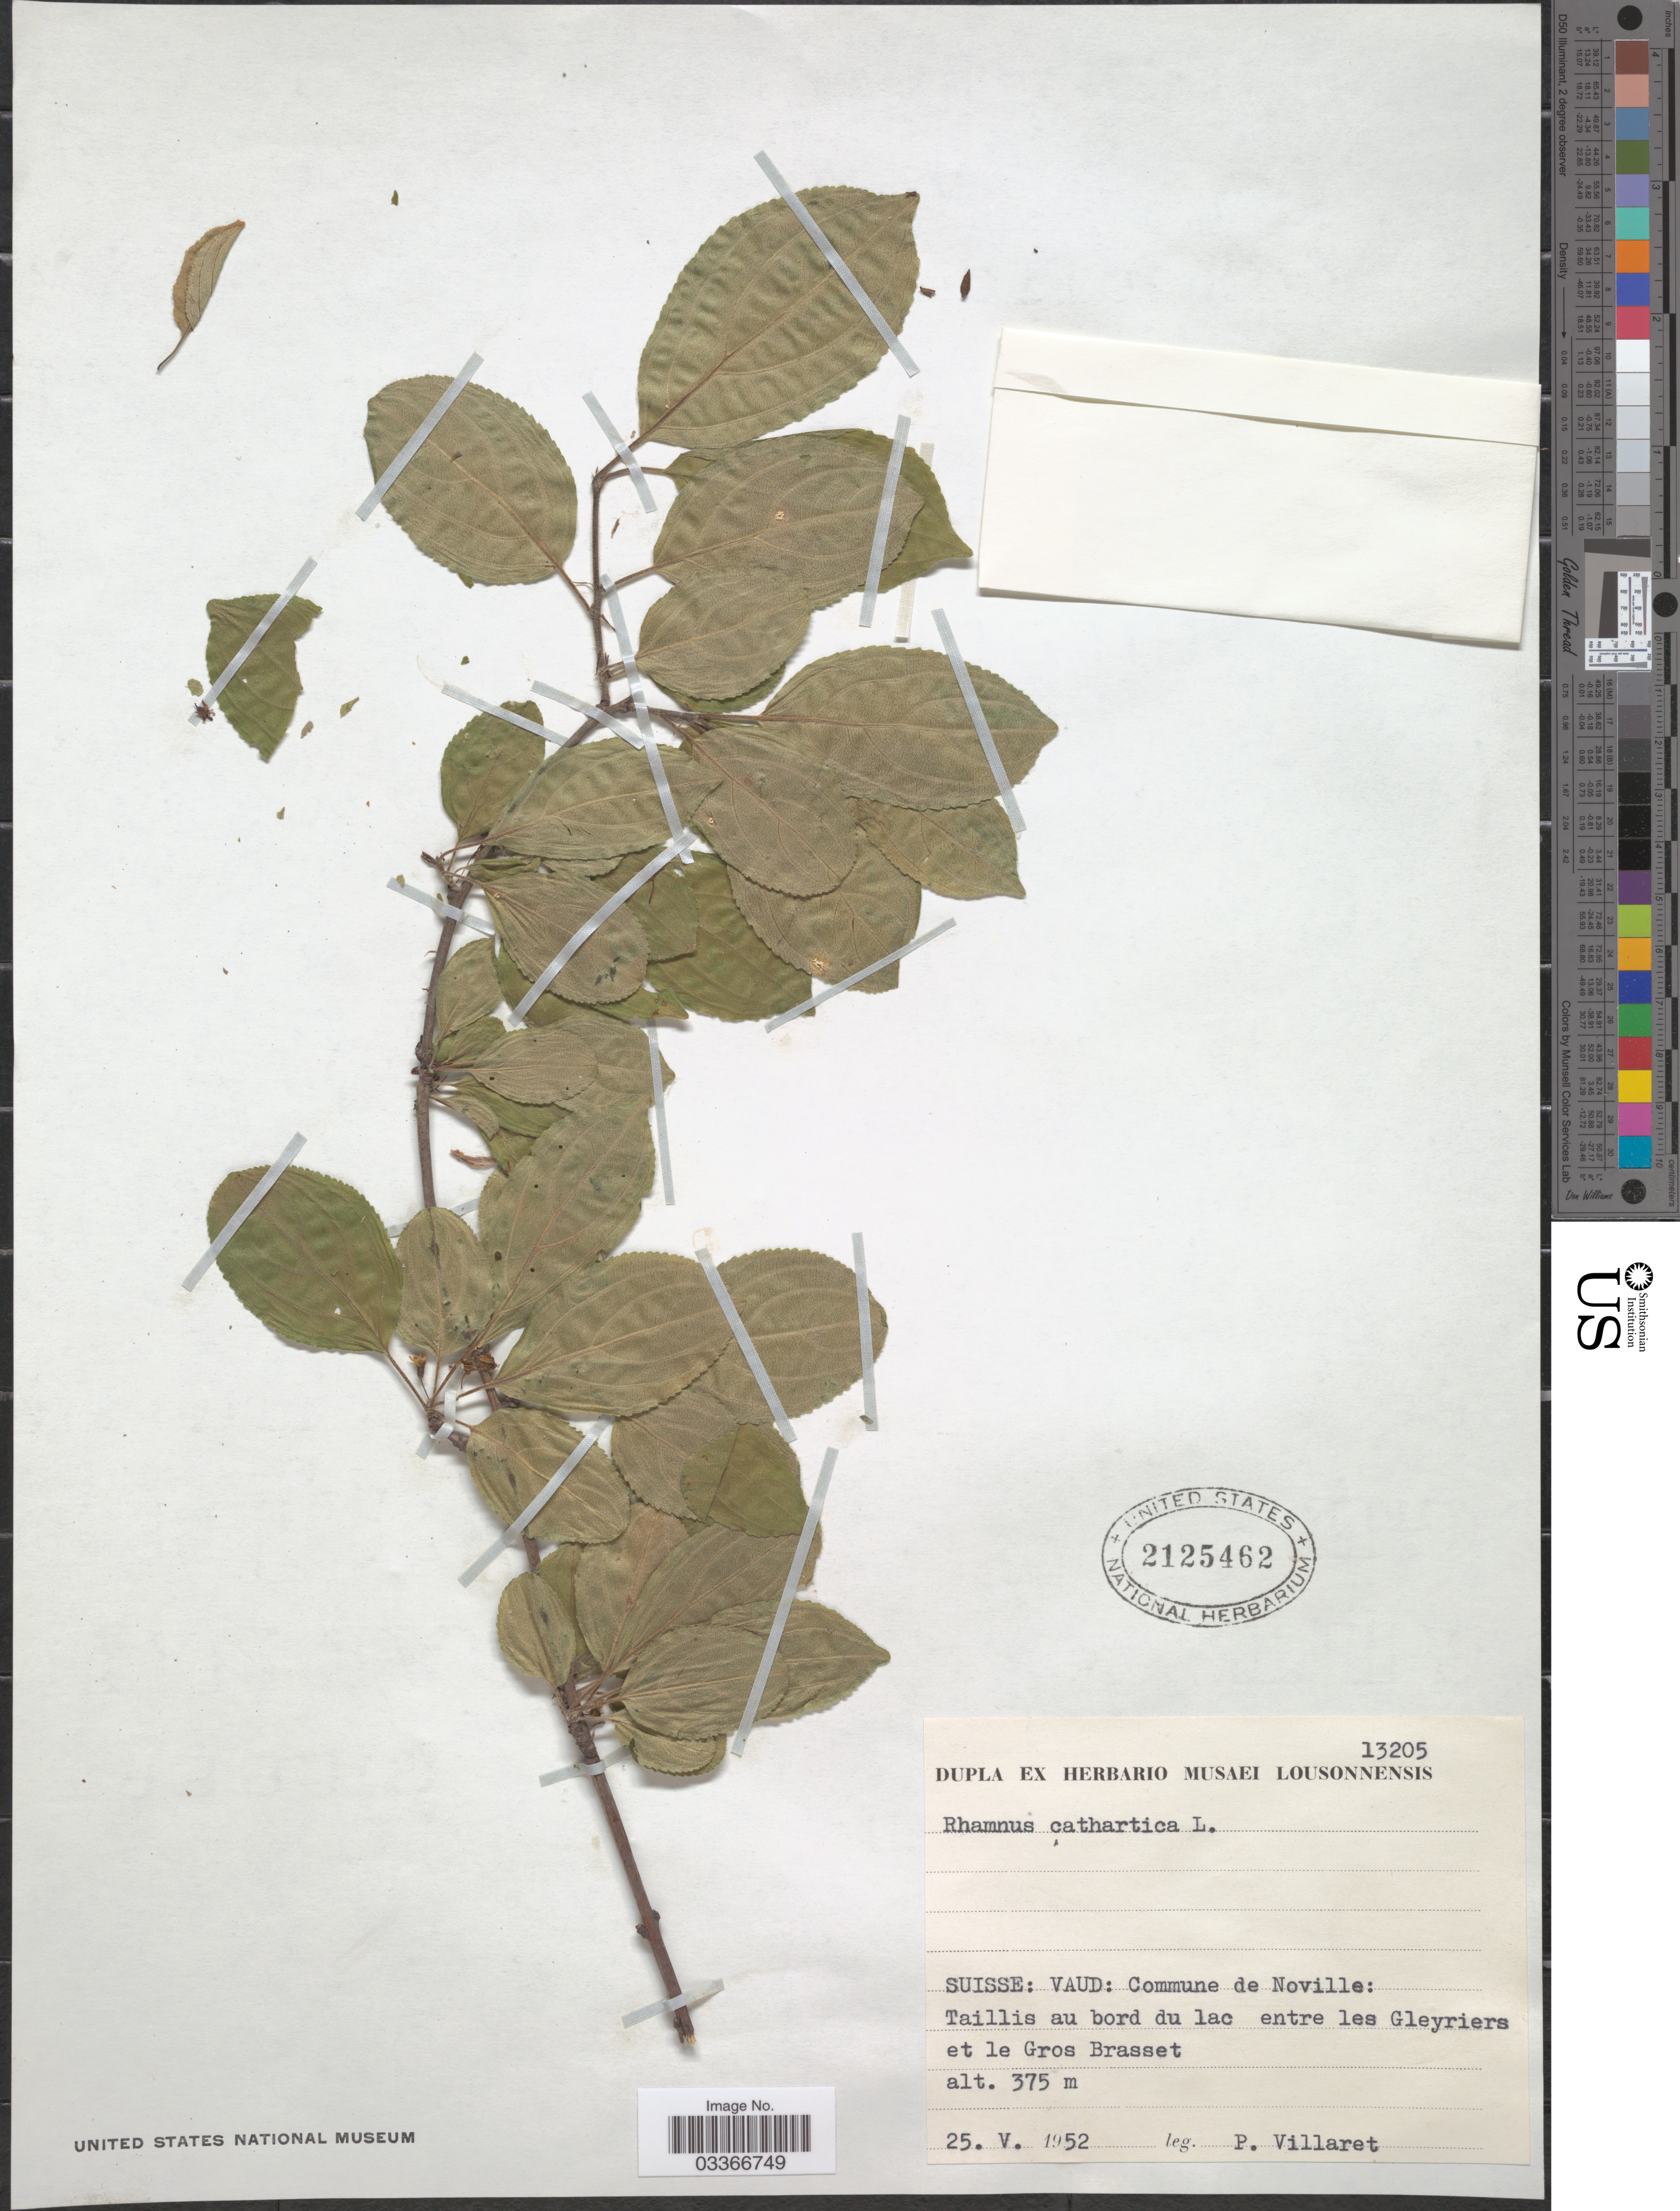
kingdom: Plantae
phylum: Tracheophyta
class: Magnoliopsida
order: Rosales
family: Rhamnaceae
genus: Rhamnus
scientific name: Rhamnus cathartica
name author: L.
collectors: P. Villaret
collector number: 13205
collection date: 1952-05-25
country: Switzerland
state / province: Vaud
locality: Suisse: Commune de Noville: Taillis au bord du lac entre les Gleyriers et le Gros Brasset.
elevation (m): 375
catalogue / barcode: US 2125462